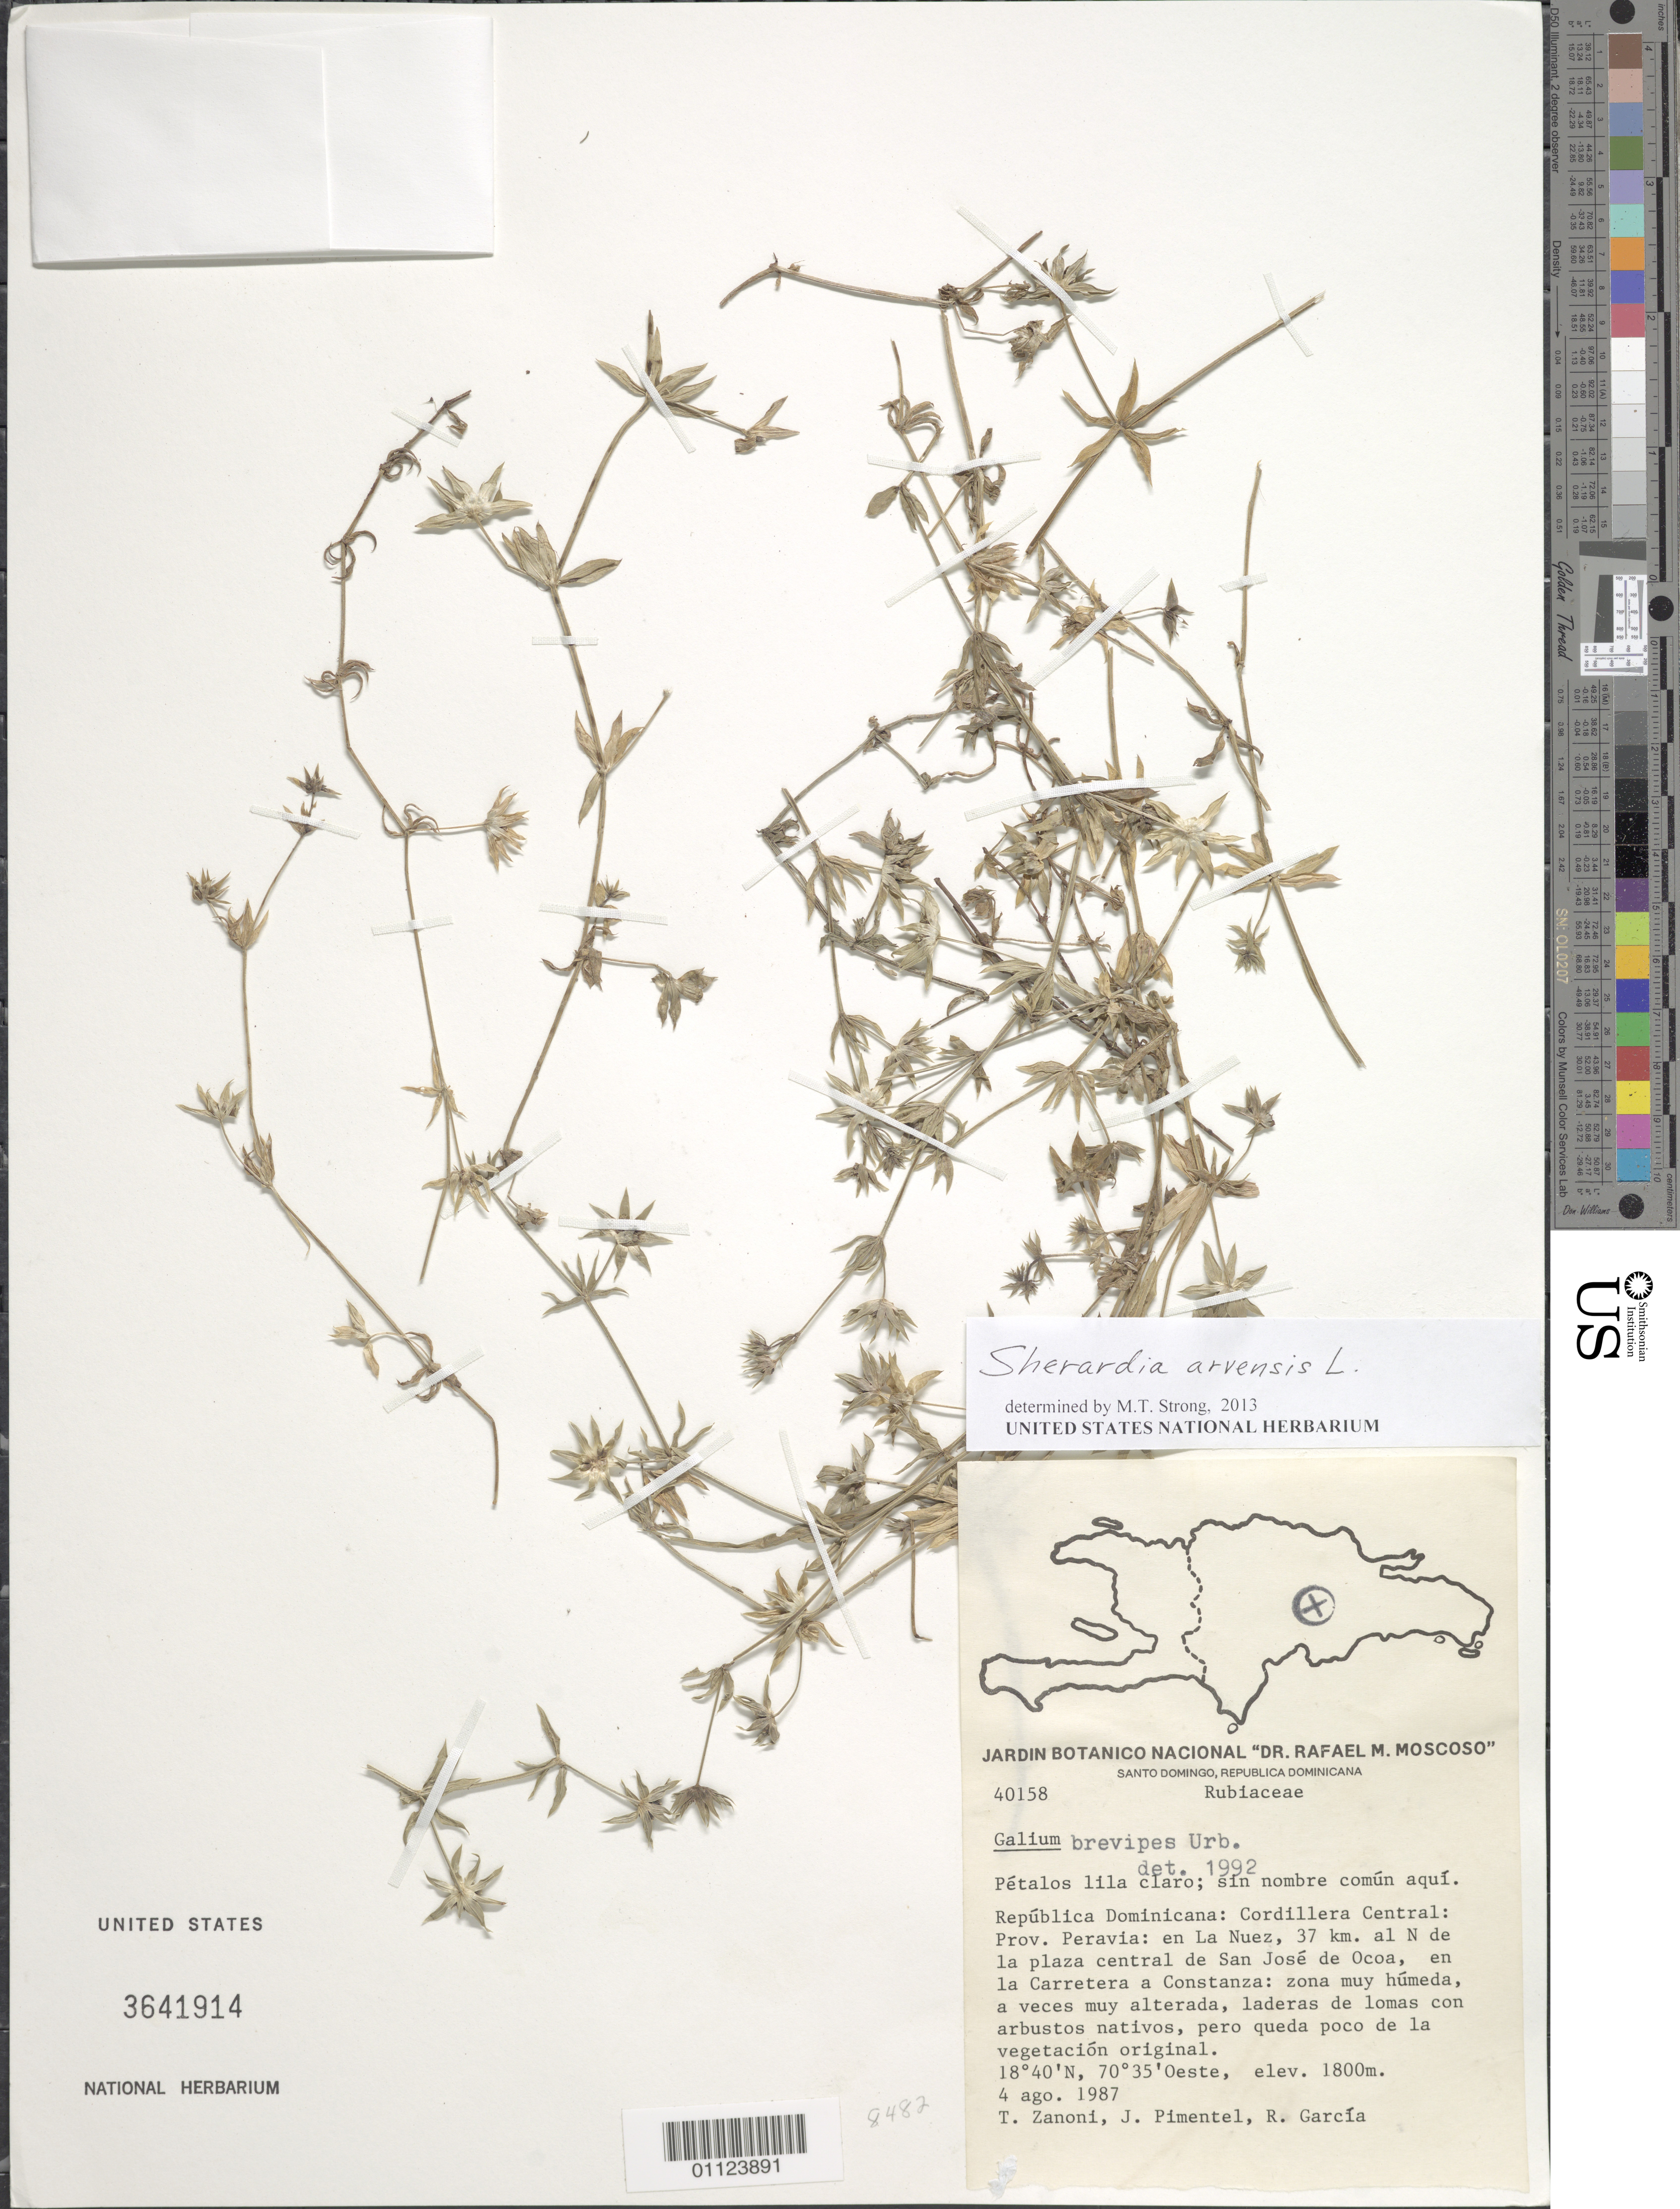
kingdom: Plantae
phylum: Tracheophyta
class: Magnoliopsida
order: Gentianales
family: Rubiaceae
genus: Sherardia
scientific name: Sherardia arvensis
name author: L.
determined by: Strong, M. T., (US), Smithsonian Institution - National Museum of Natural History (UNITED STATES)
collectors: T. A. Zanoni, J. Pimentel & R. Garcia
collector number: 40158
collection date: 1987-08-04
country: Dominican Republic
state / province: Peravia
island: Hispaniola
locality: Cordillera Central, en La Nuez, 37 km al N de la plaza central de San José de Ocoa, en la carretera a Constanza.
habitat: Zona muy húmeda, a veces muy alterada, laderas de lomas con arbustos nativos, pero queda poco de la vegetación original.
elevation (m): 1800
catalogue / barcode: US 3641914